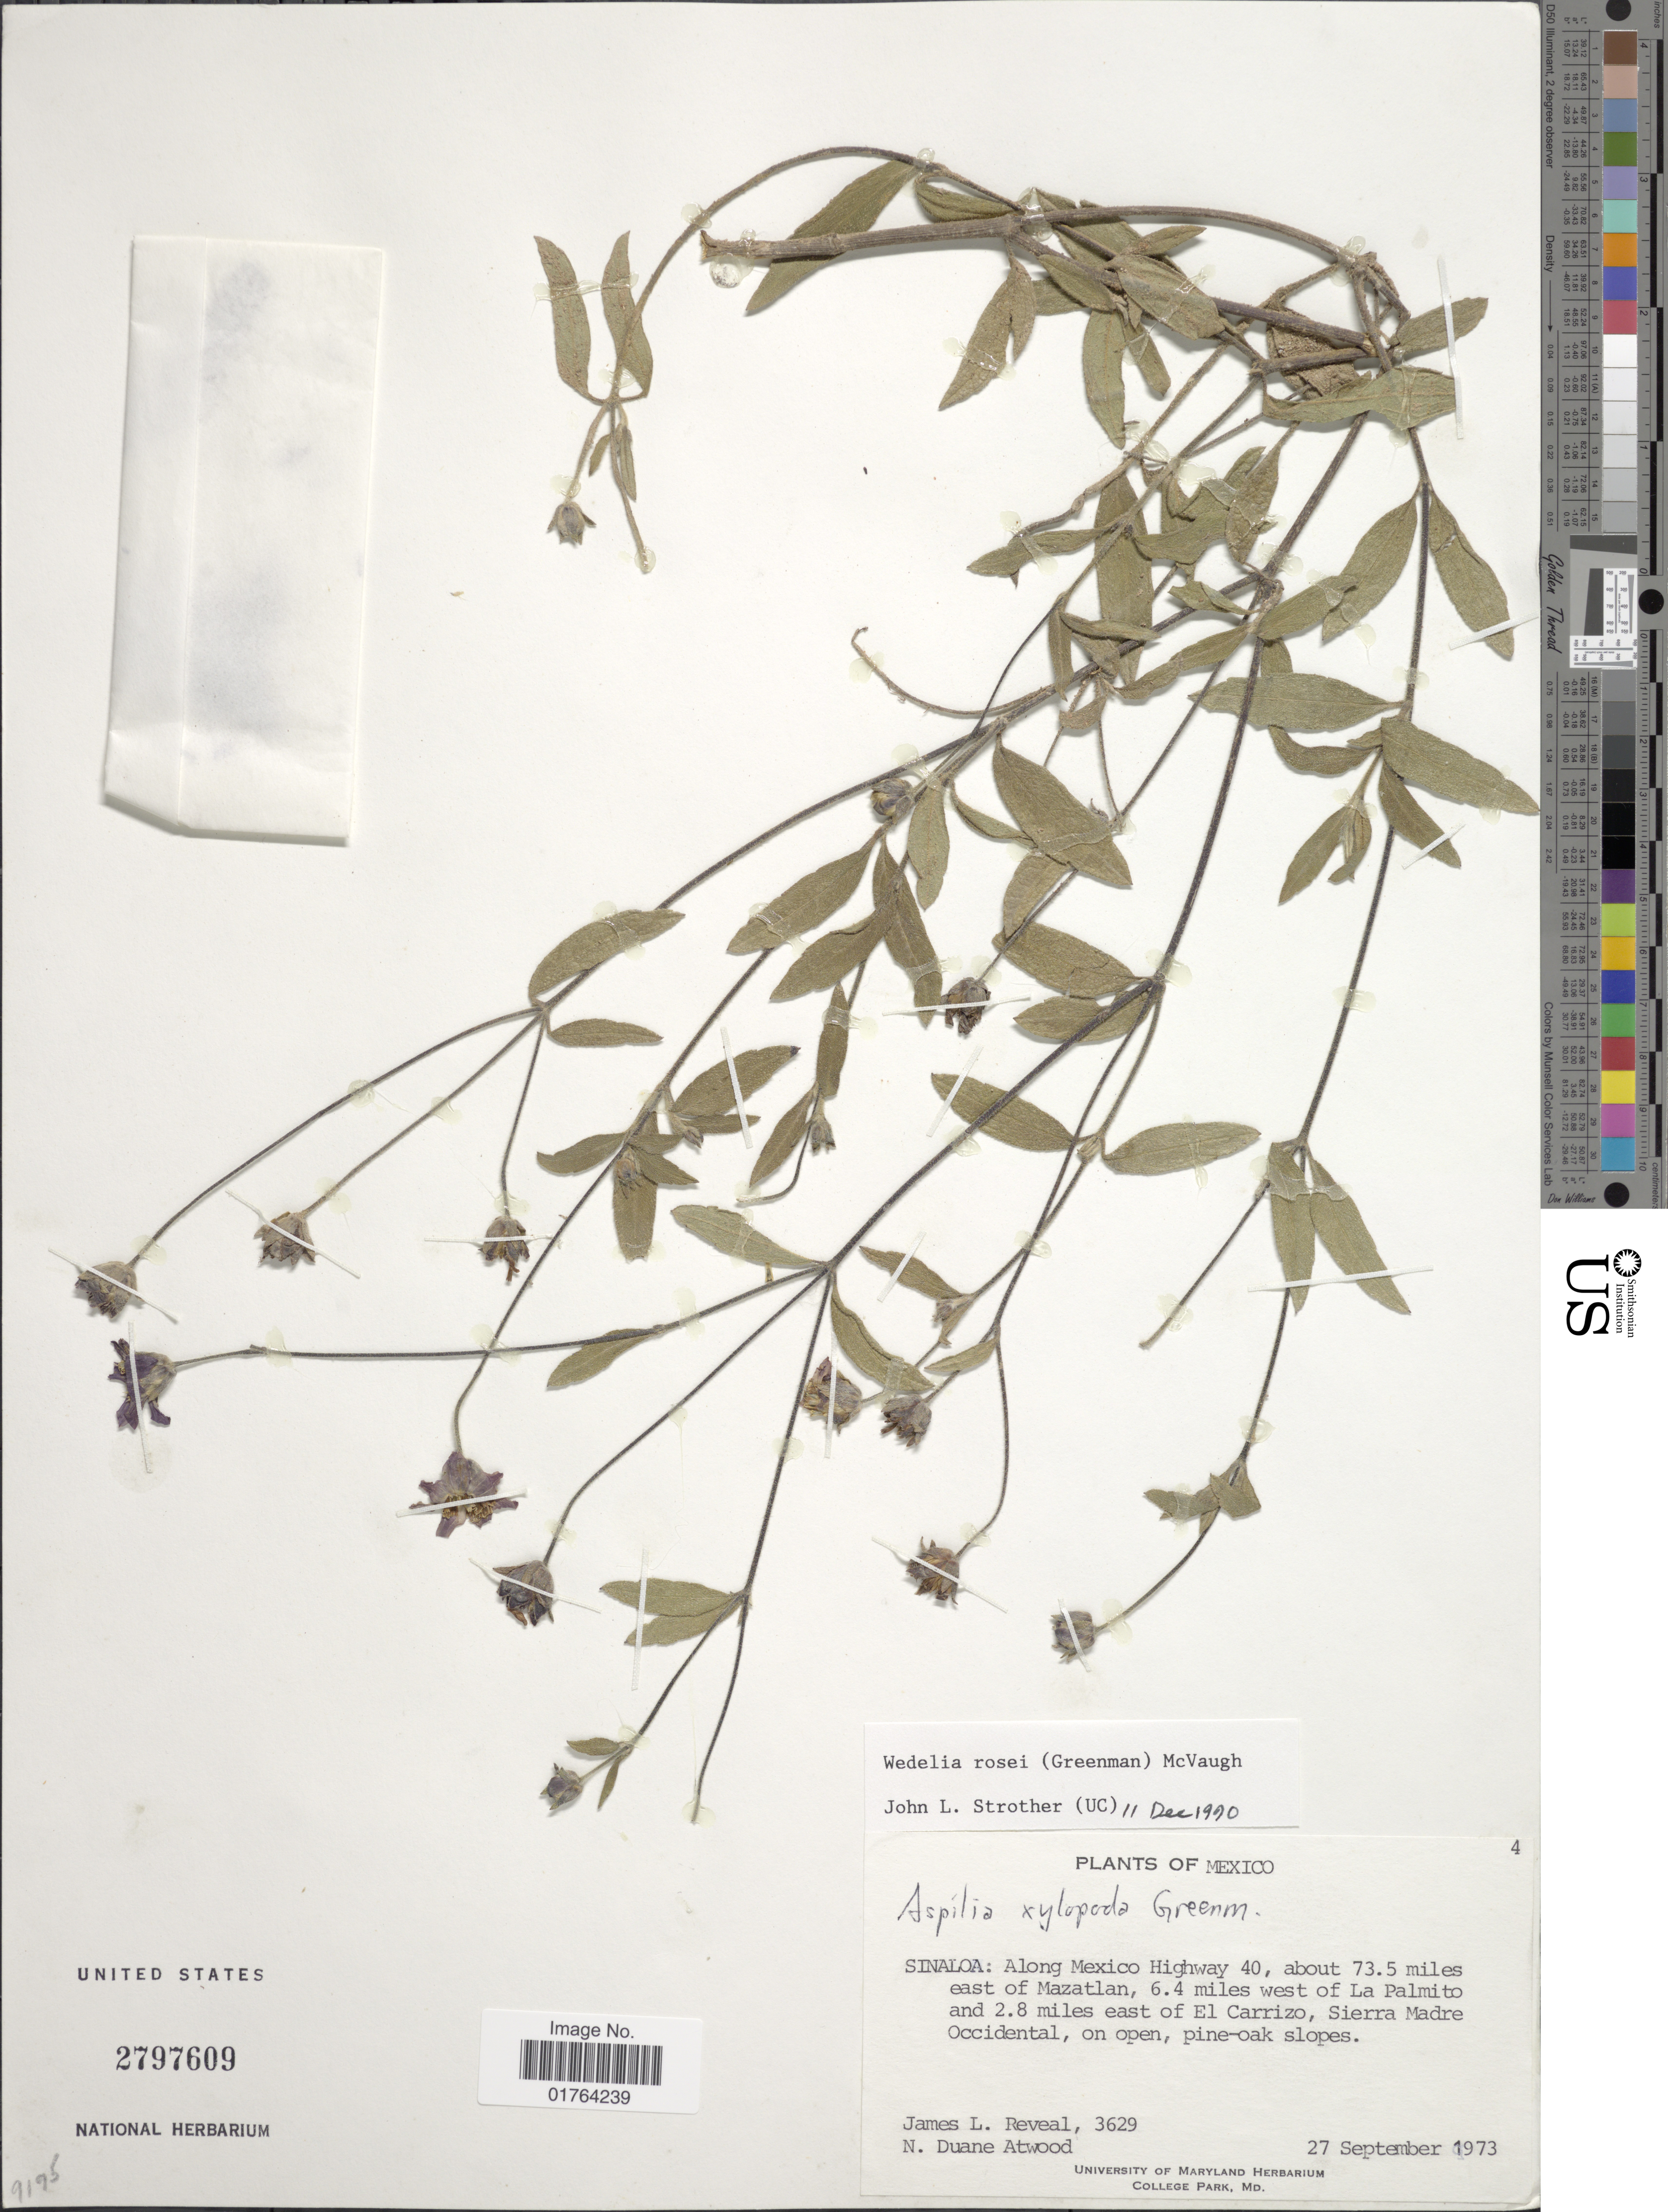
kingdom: Plantae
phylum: Tracheophyta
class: Magnoliopsida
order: Asterales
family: Asteraceae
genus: Wedelia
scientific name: Wedelia rosei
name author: (Greenm.) McVaugh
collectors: J. L. Reveal & N. Atwood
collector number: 3629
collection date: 1973-09-27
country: Mexico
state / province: Sinaloa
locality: Sinaloa: Along Mexico Highway 40, about 73.5 miles east of Mazatlan, 6.4 miles west of La Palmito and 2.8 miles east of El Carrizo, Sierra Madre Occidental, on open-pine-oak slopes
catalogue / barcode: US 2797609